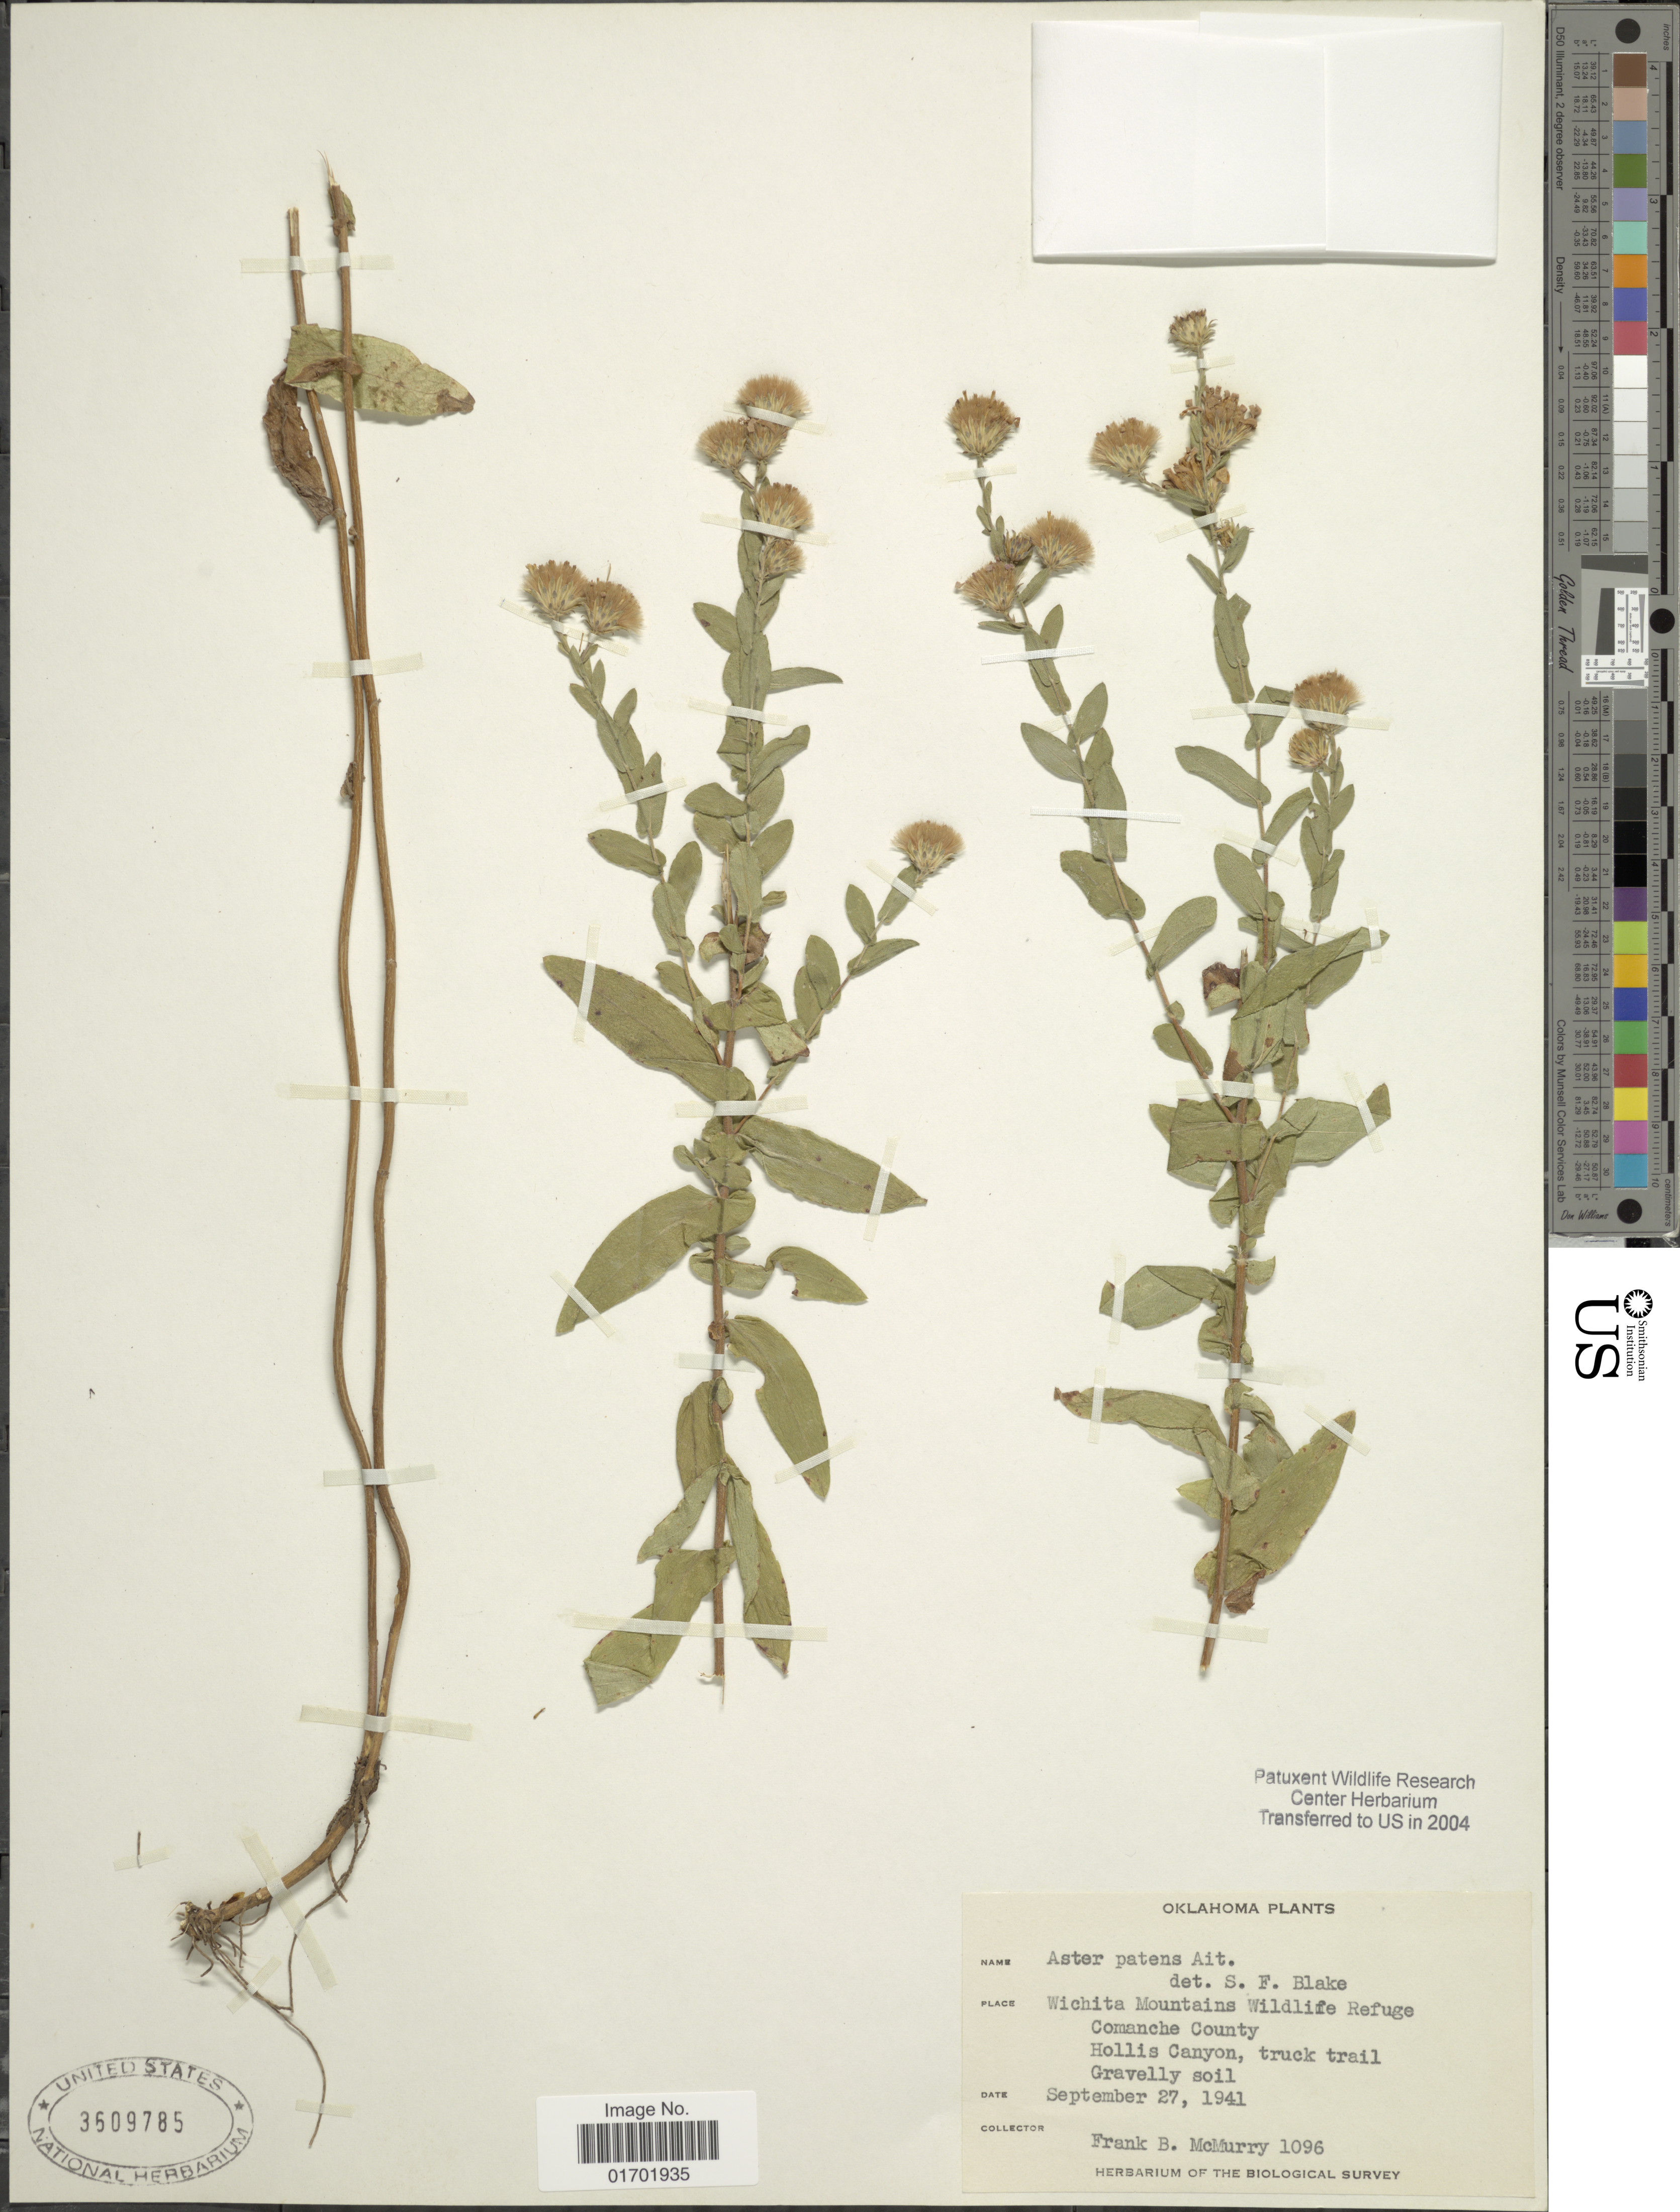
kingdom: Plantae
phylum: Tracheophyta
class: Magnoliopsida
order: Asterales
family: Asteraceae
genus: Symphyotrichum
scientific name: Symphyotrichum patens var. patentissimum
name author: (Lindl.) G.L. Nesom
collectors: F. B. McMurry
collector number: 1096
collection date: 1941-09-27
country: United States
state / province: Oklahoma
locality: Wichita Mountains Wildlife Refuge Comanche County Hollis Canyon.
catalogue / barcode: US 3609785